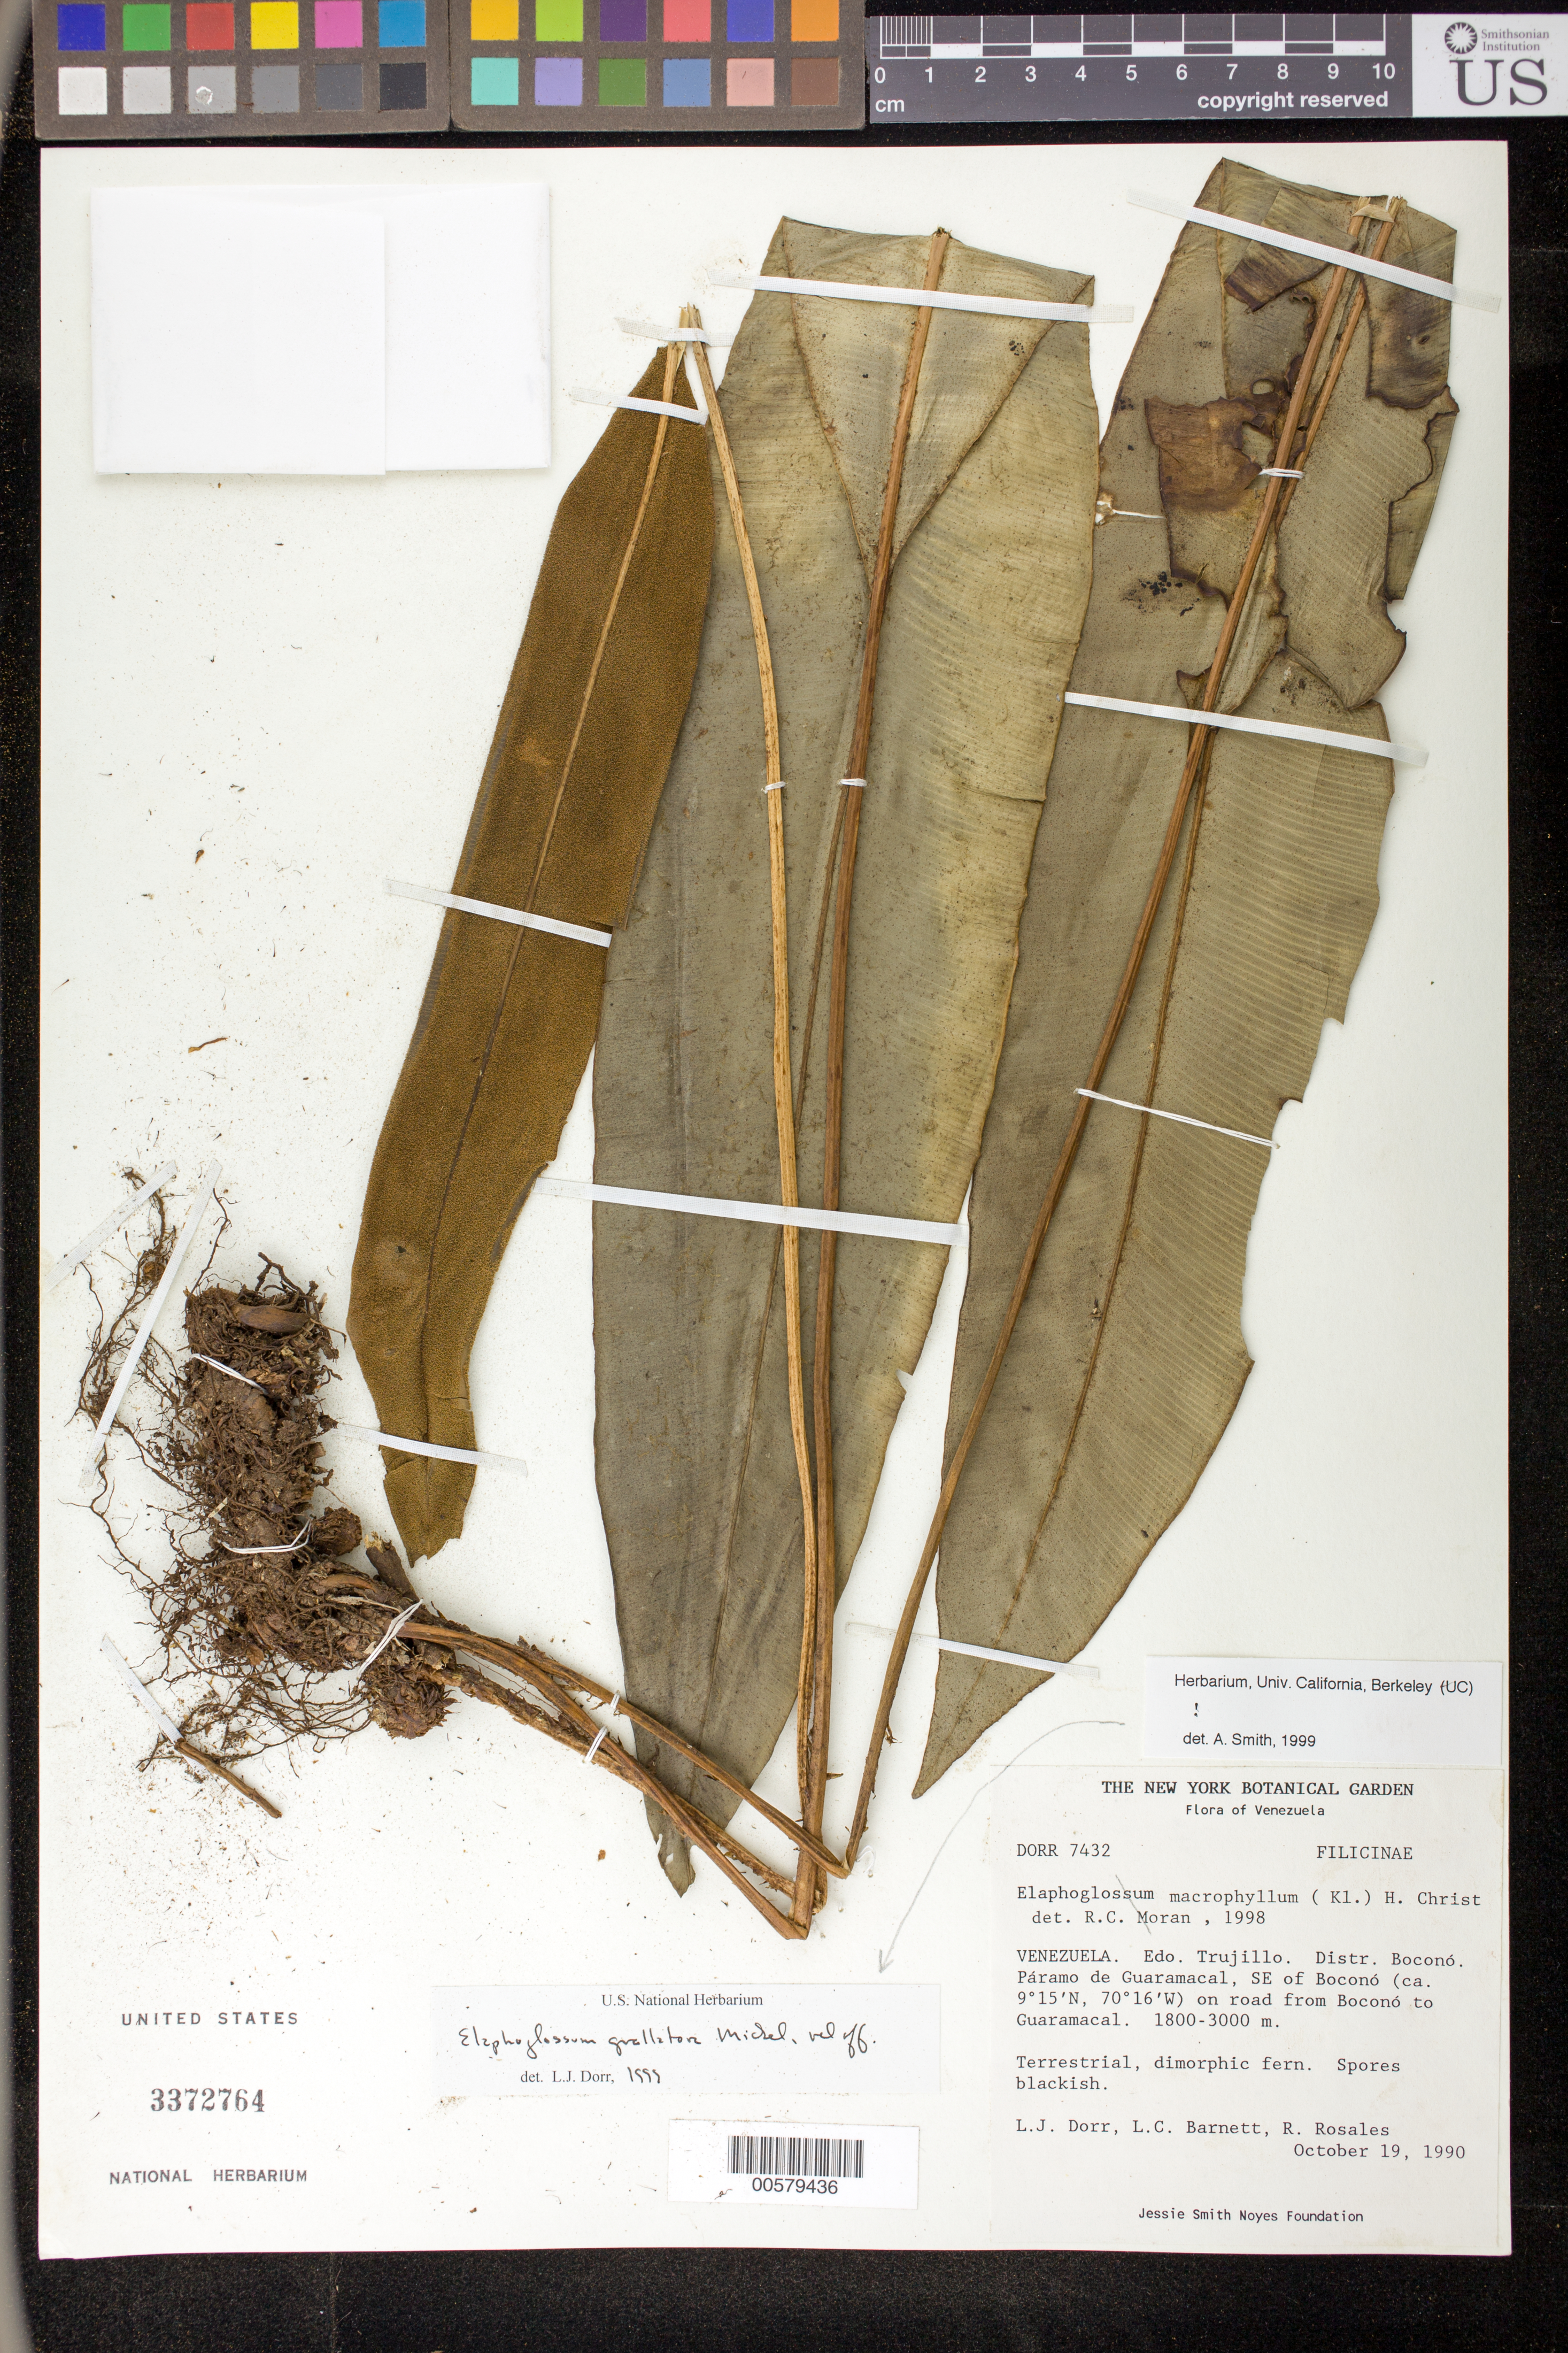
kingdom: Plantae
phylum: Tracheophyta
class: Polypodiopsida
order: Polypodiales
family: Dryopteridaceae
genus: Elaphoglossum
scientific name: Elaphoglossum grallator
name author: Mickel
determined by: Dorr, L. J.; Smith, A.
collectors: L. J. Dorr, L. C. Barnett & R. Rosales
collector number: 7432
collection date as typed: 19 Oct 1990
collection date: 1990-10-19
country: Venezuela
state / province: Trujillo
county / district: Boconó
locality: Páramo de Guaramacal, SE of Boconó on road from Boconó to Guaramacal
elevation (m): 1800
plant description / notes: NY, PORT, US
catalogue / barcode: US 3372764